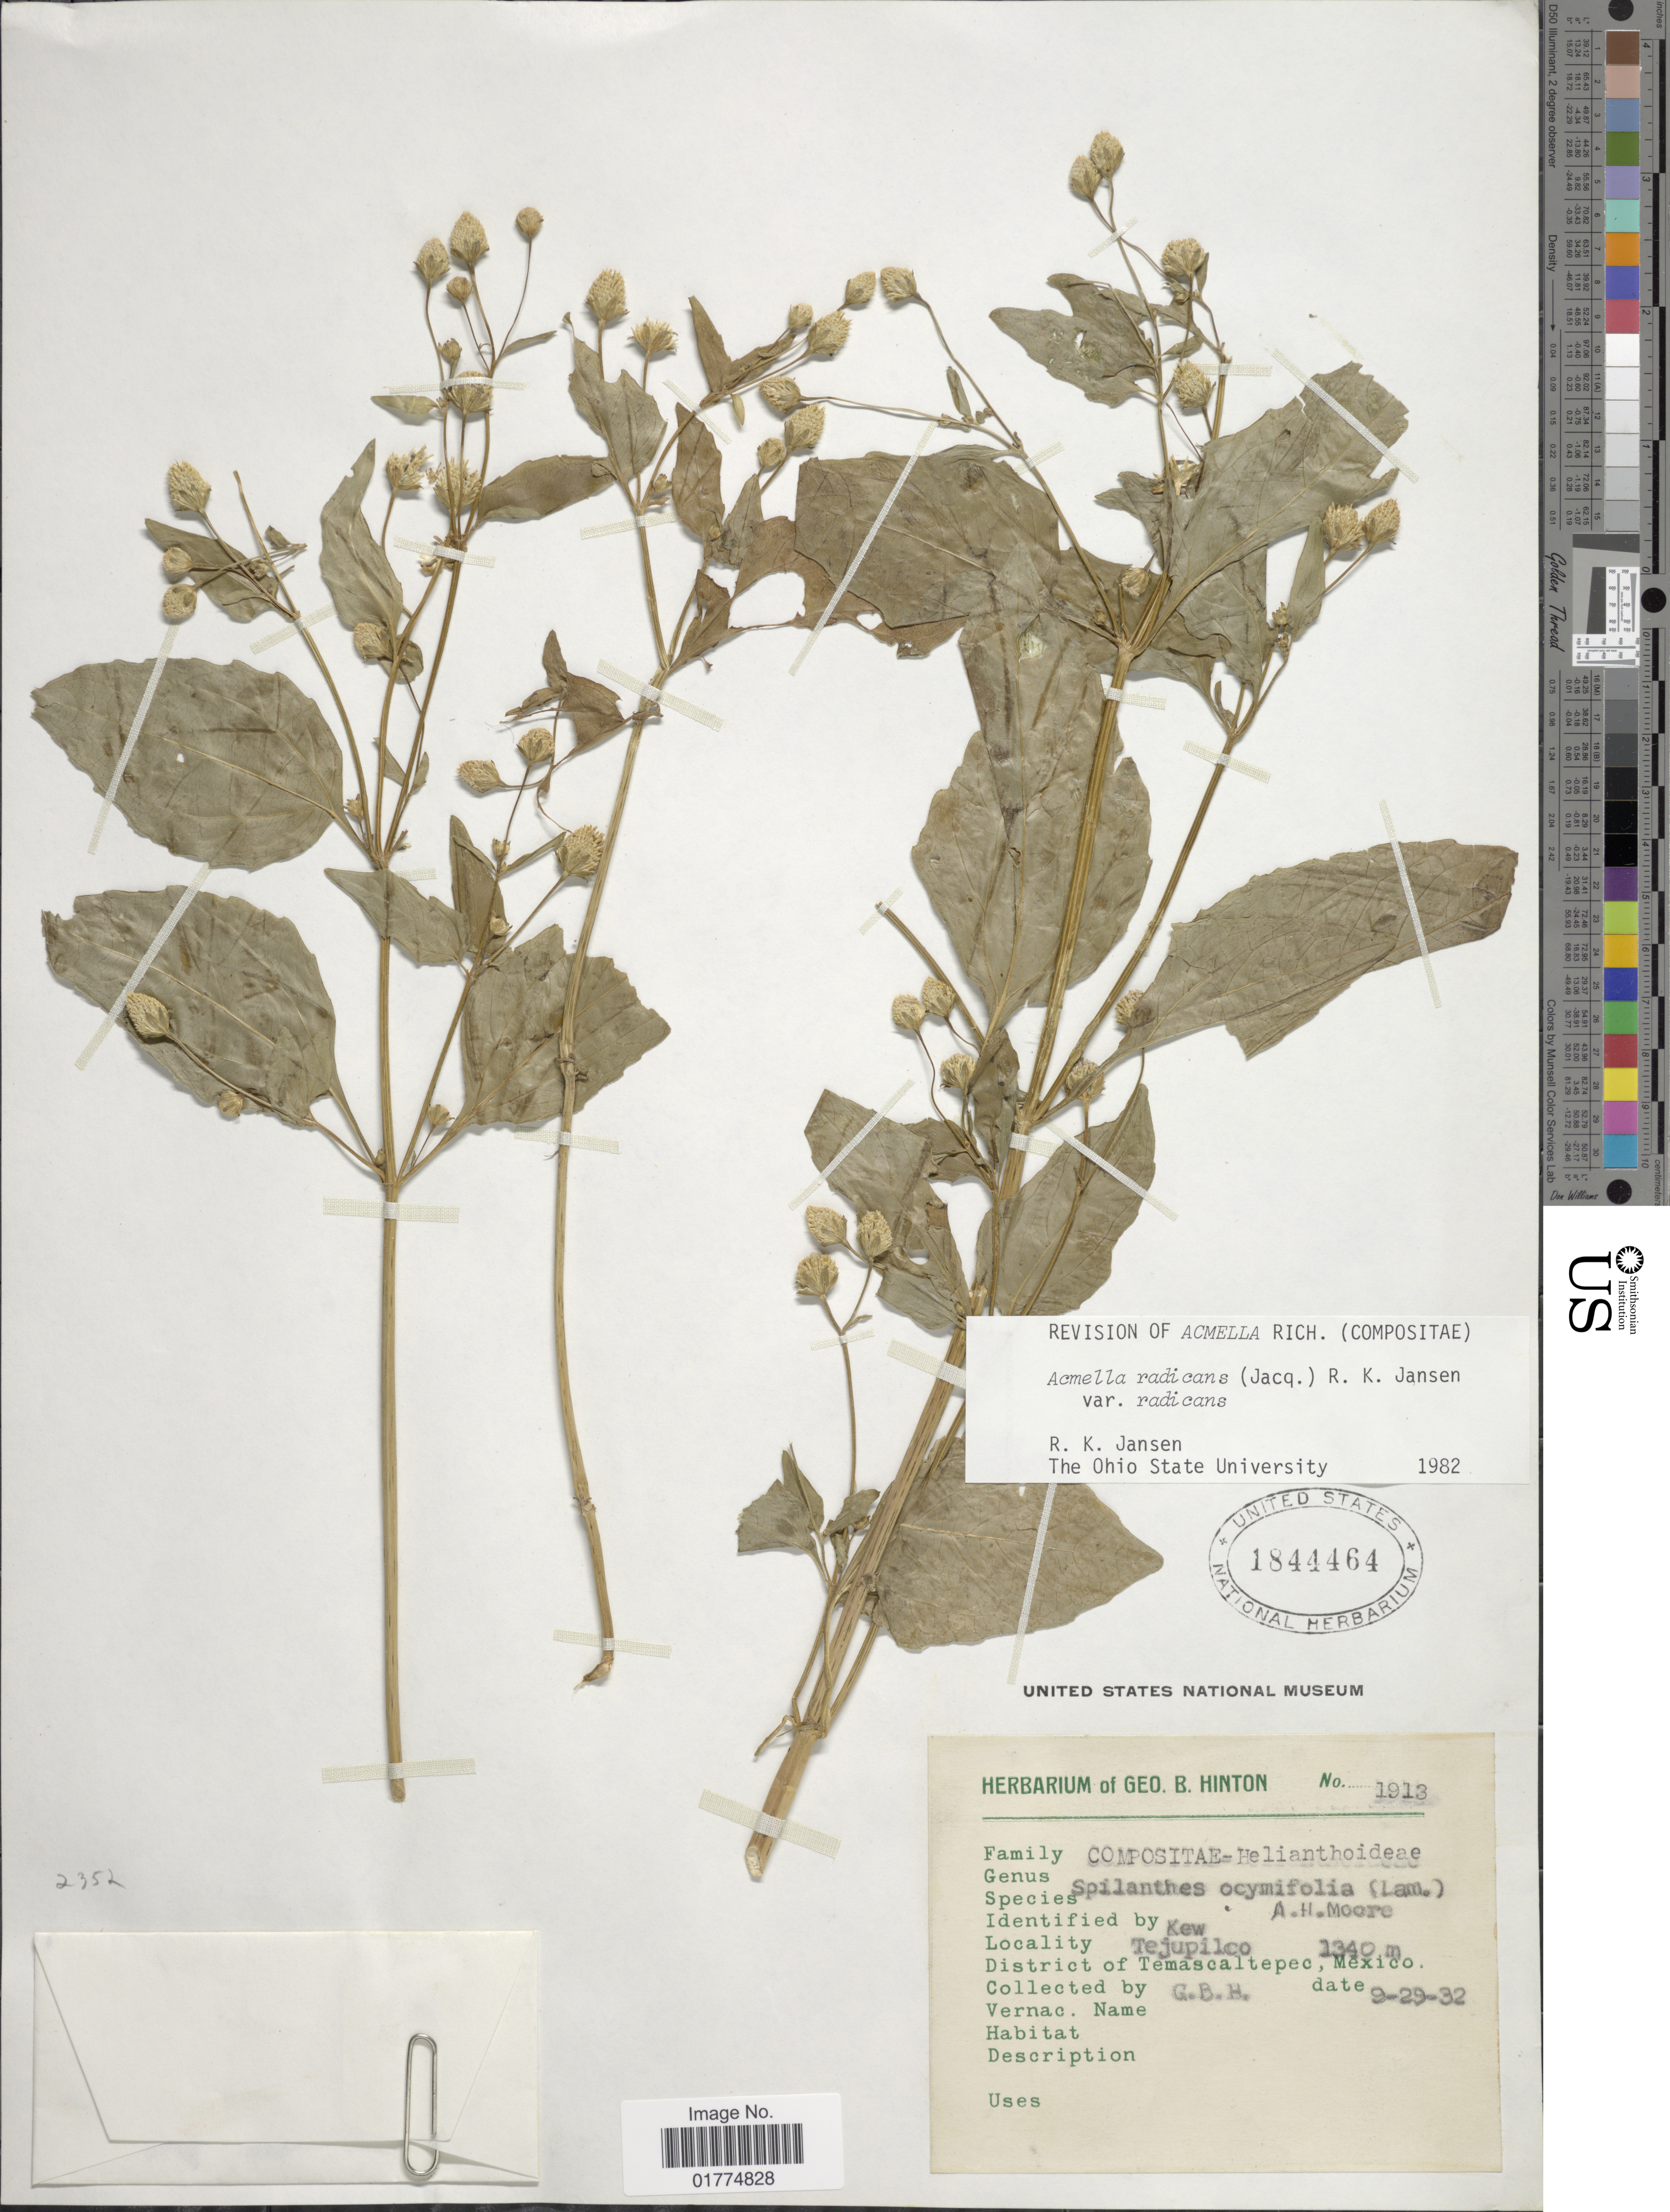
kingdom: Plantae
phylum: Tracheophyta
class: Magnoliopsida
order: Asterales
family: Asteraceae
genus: Acmella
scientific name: Acmella radicans var. radicans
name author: (Jacq.) R.K. Jansen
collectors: G. B. Hinton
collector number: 1913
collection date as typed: Transcribed d/m/y: 29/9/32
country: Mexico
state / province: México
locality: Tejupilco. District of Temascaltepec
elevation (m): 1340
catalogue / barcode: US 1844464